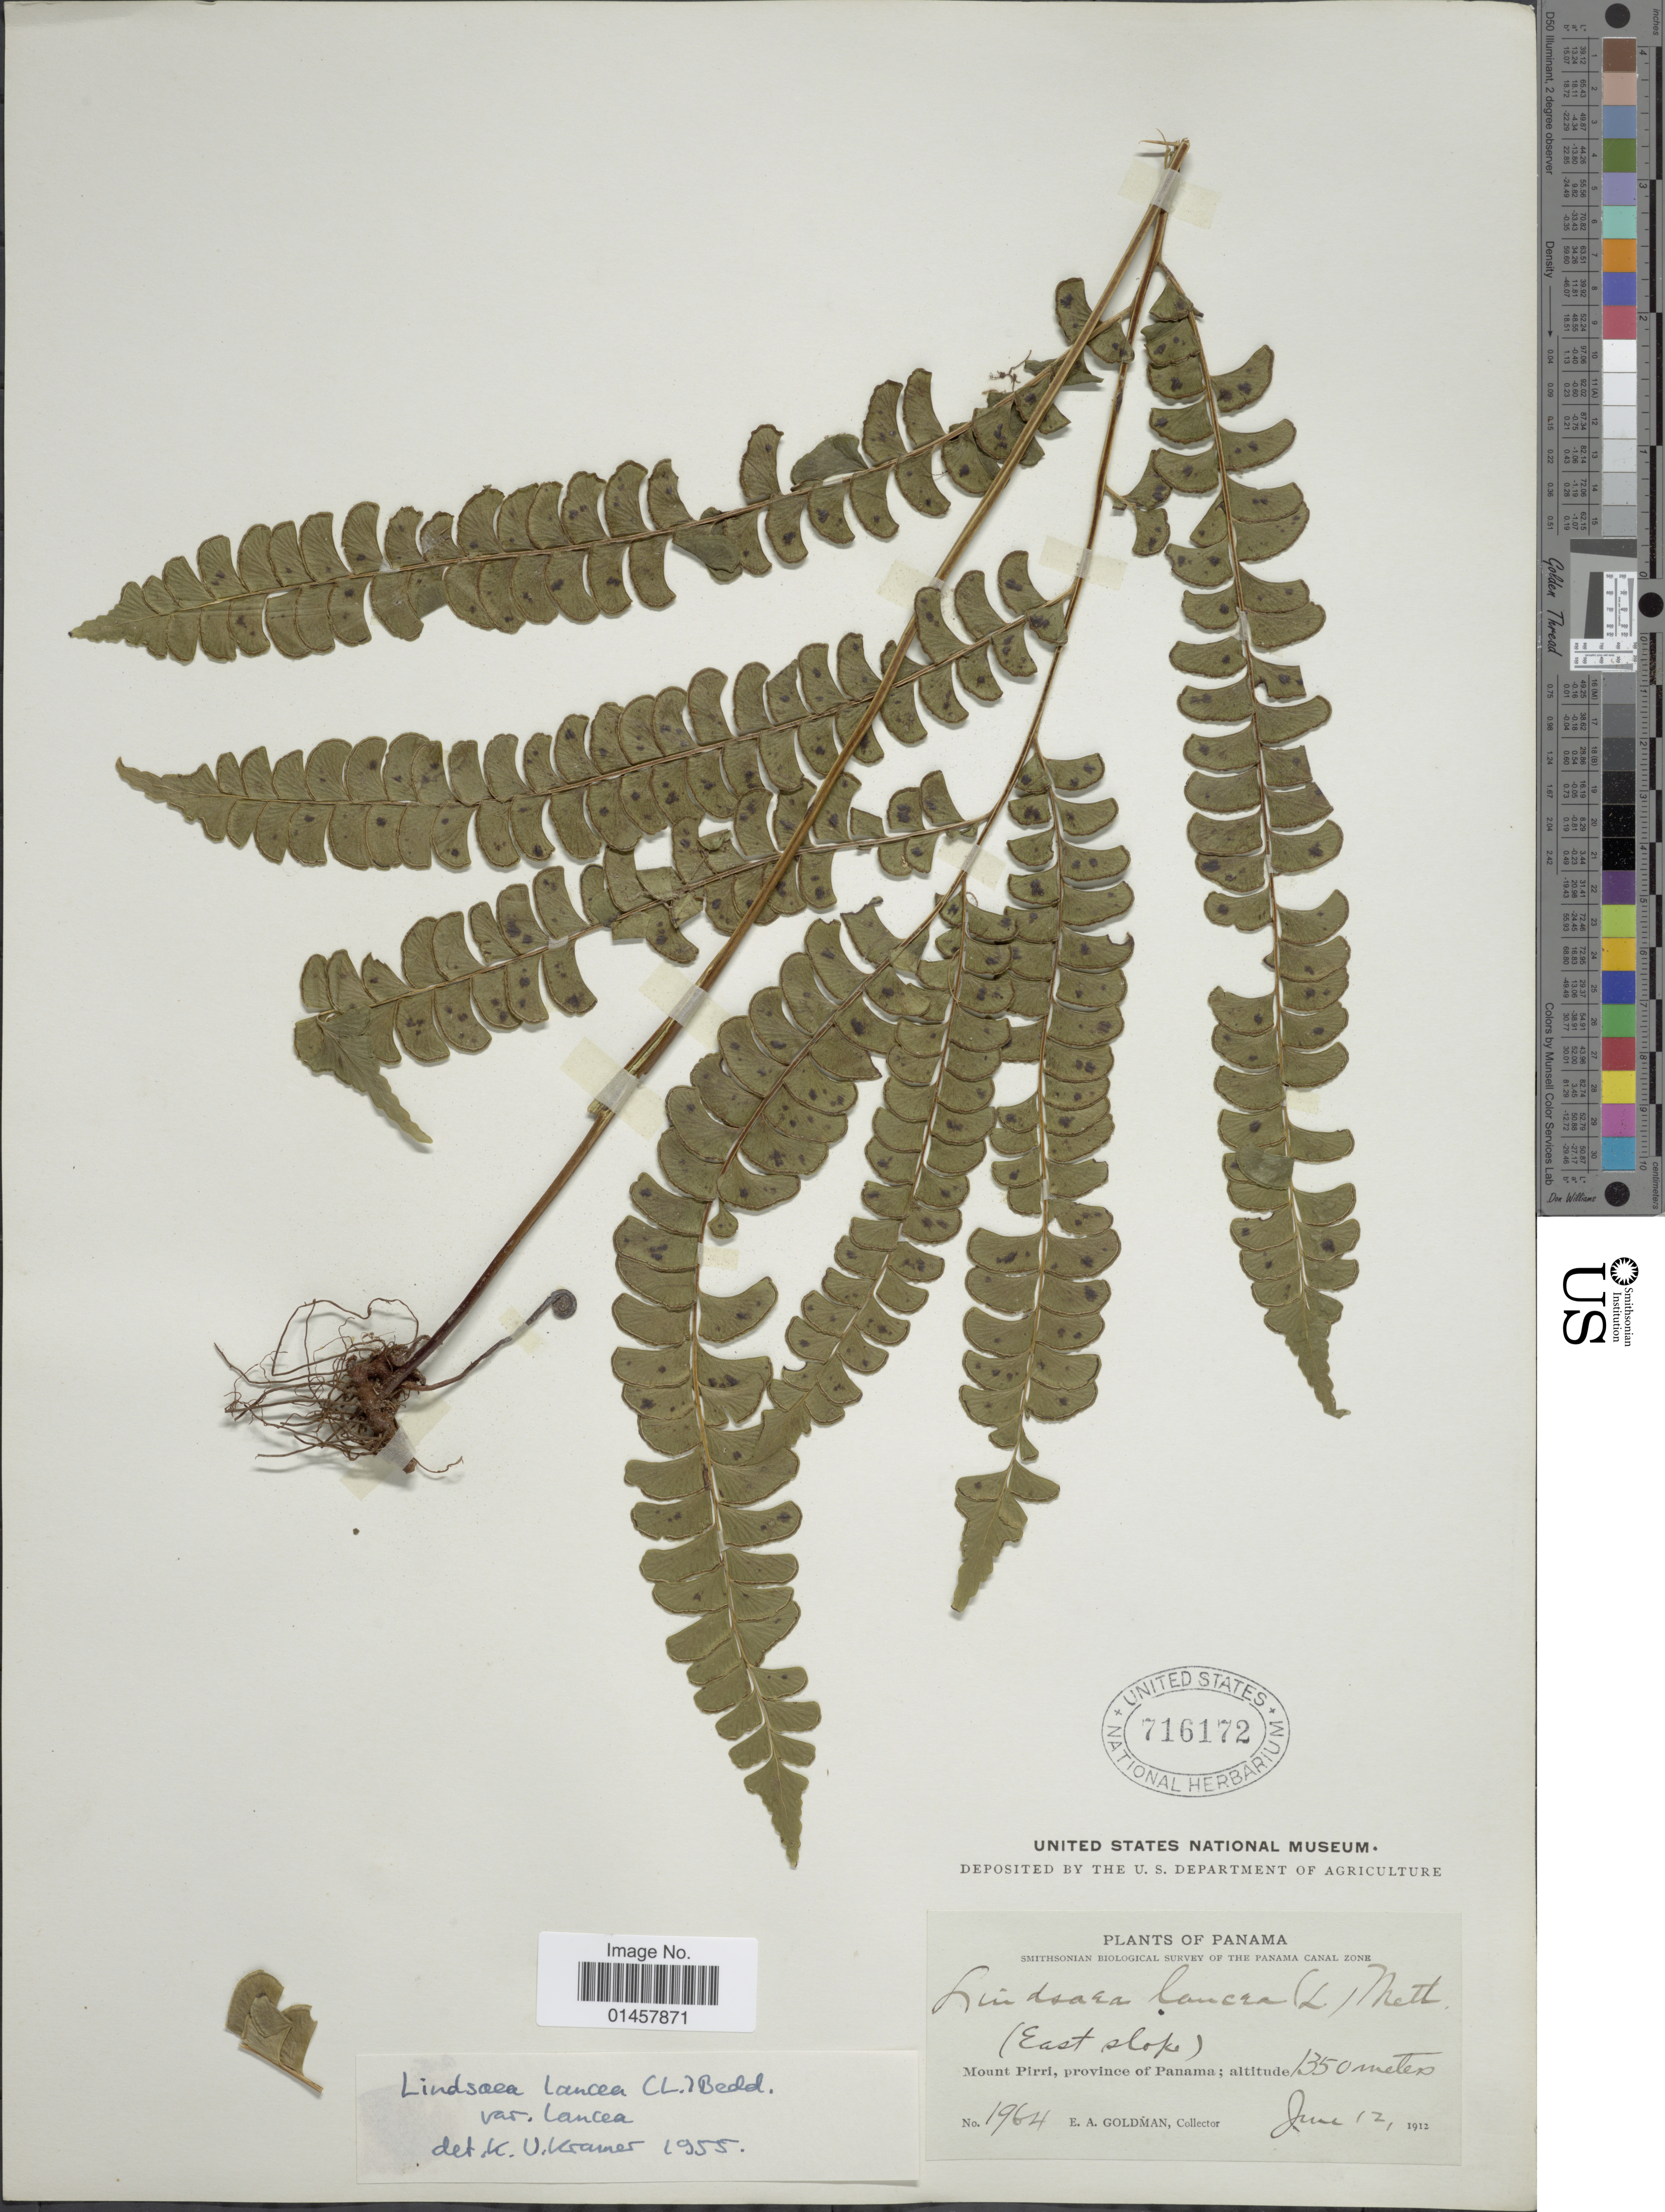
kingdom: Plantae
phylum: Tracheophyta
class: Polypodiopsida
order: Polypodiales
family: Lindsaeaceae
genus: Lindsaea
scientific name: Lindsaea lancea var. lancea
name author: (L.) Bedd.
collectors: E. A. Goldman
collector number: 1964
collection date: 1912-06-12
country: Panama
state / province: Panamá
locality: Mount Pirri, province of Panama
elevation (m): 1350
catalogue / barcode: US 716172